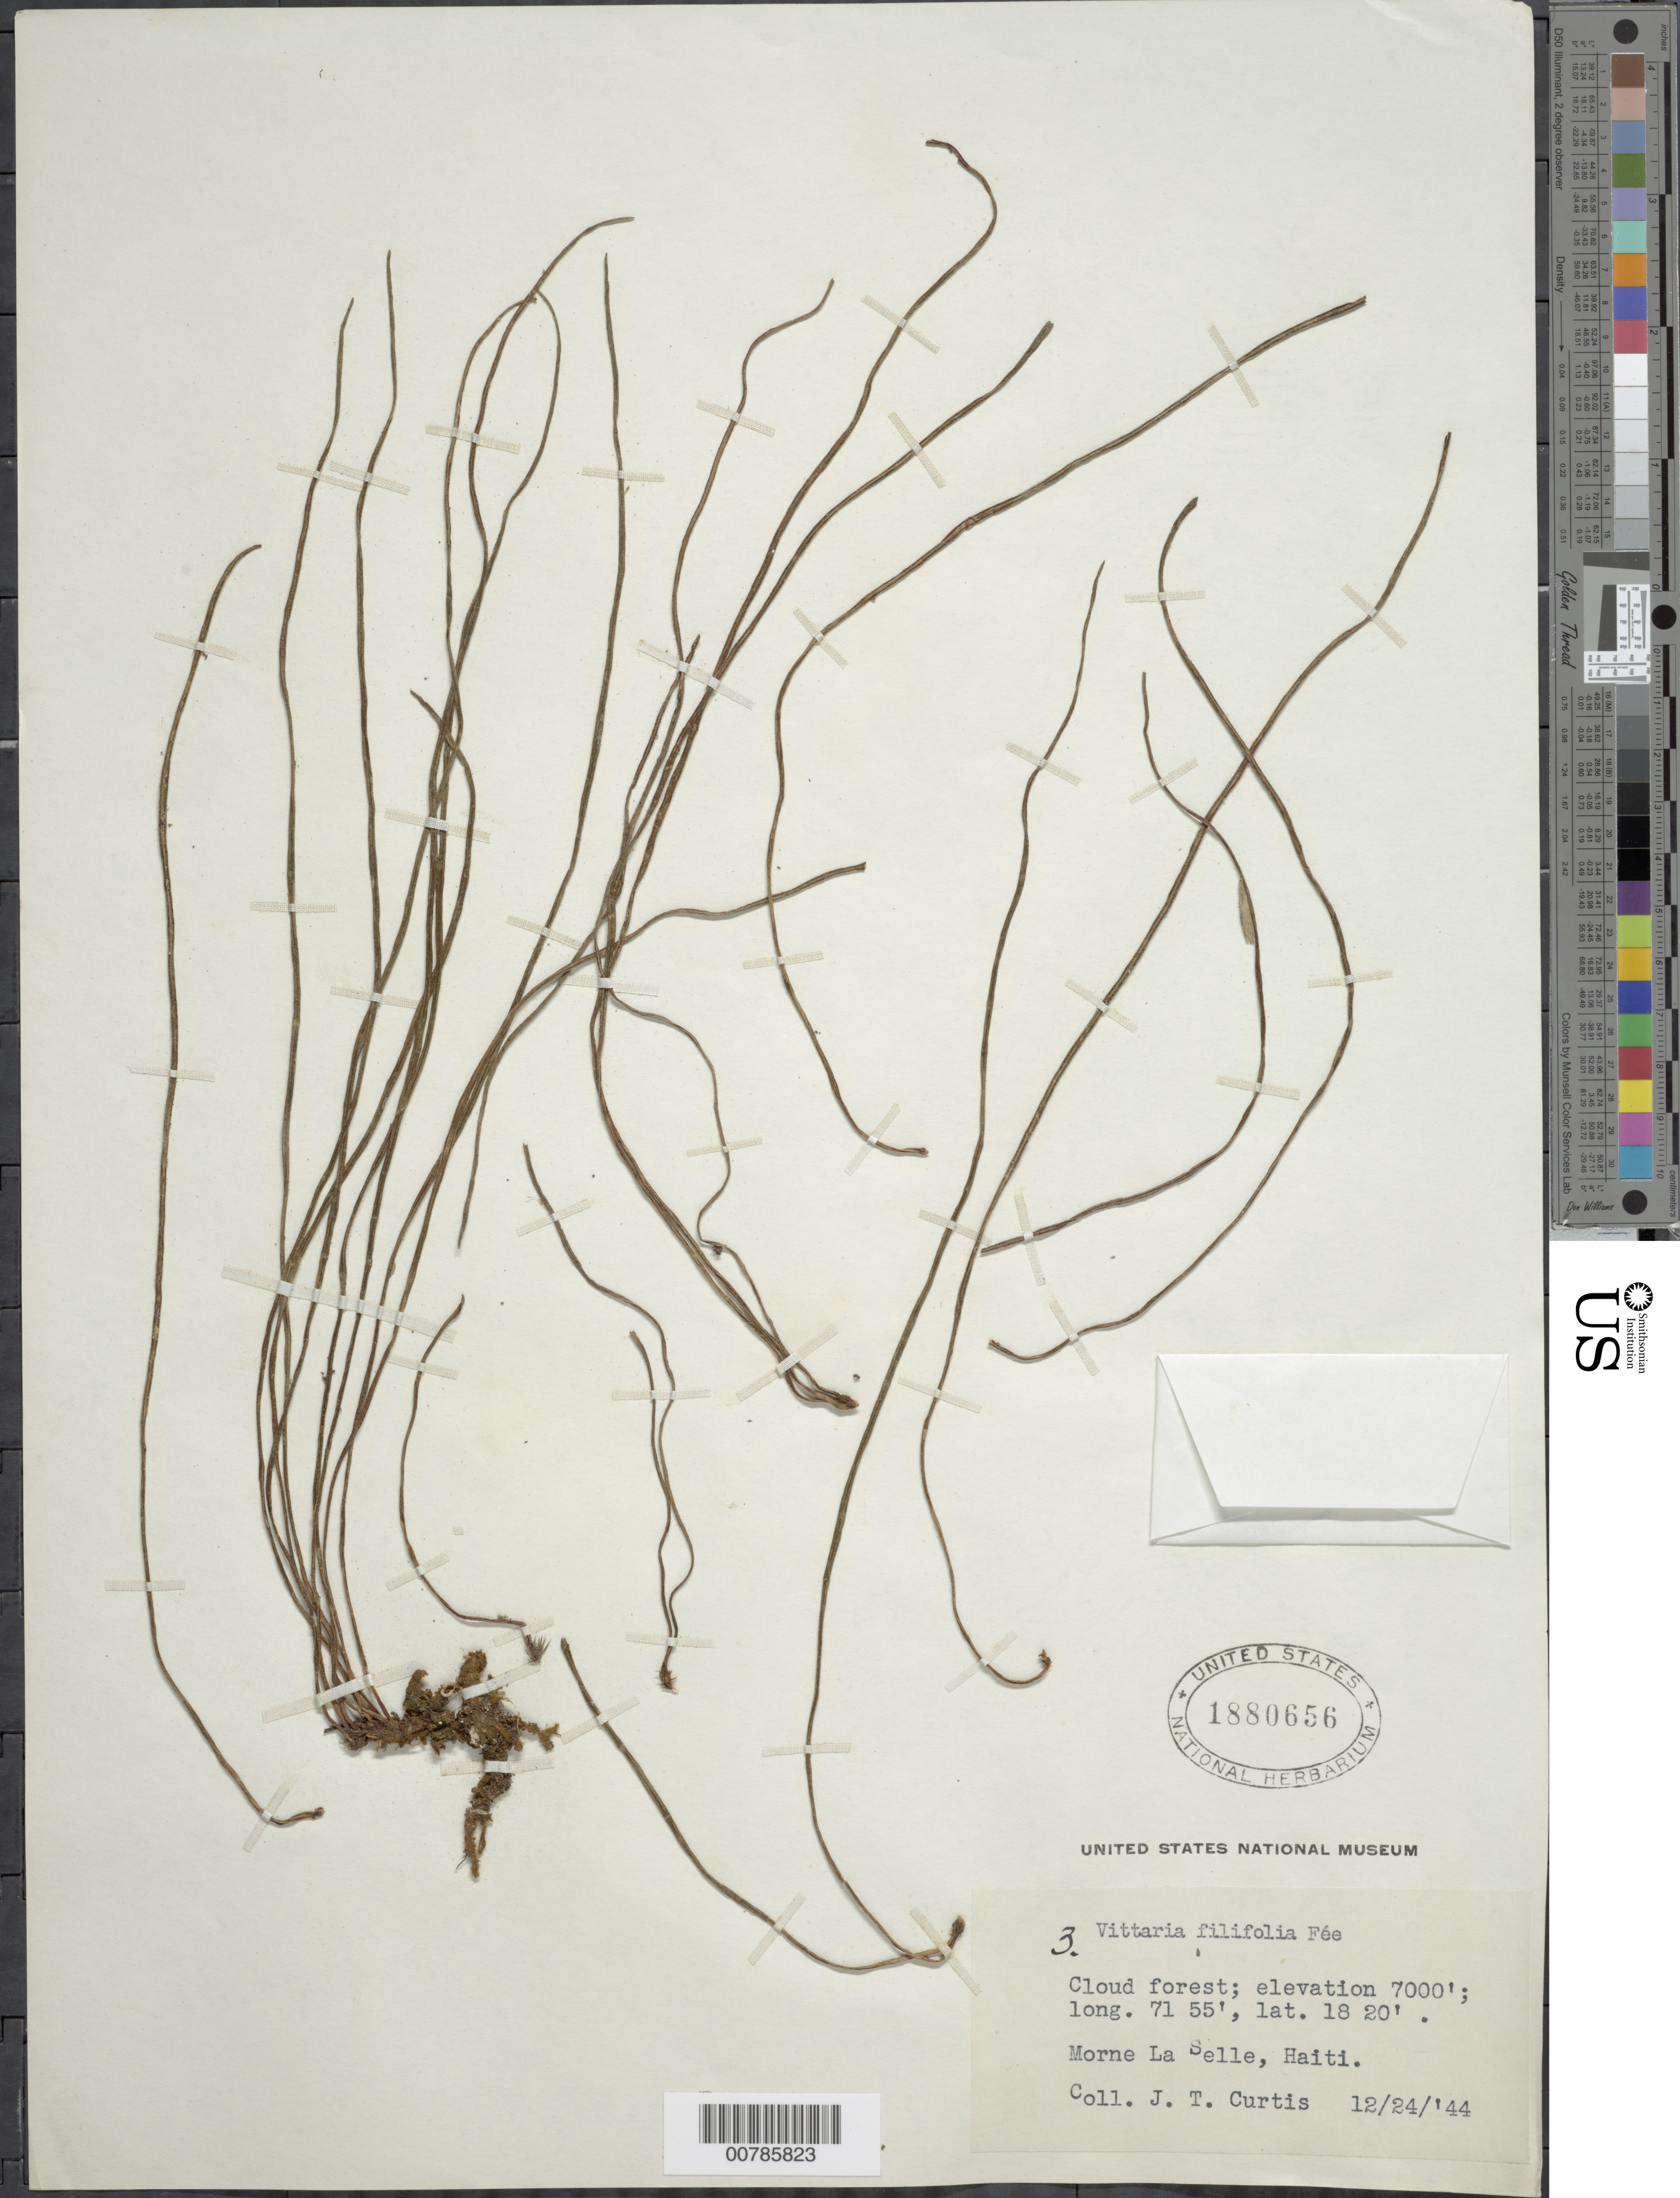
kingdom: Plantae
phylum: Tracheophyta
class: Polypodiopsida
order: Polypodiales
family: Pteridaceae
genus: Vittaria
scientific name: Vittaria graminifolia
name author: Kaulf.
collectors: J. Curtis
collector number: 3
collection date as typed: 24 Dec 1944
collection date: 1944-12-24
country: Haiti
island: Hispaniola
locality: Morne La Selle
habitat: Cloud forest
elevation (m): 2134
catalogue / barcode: US 1880656